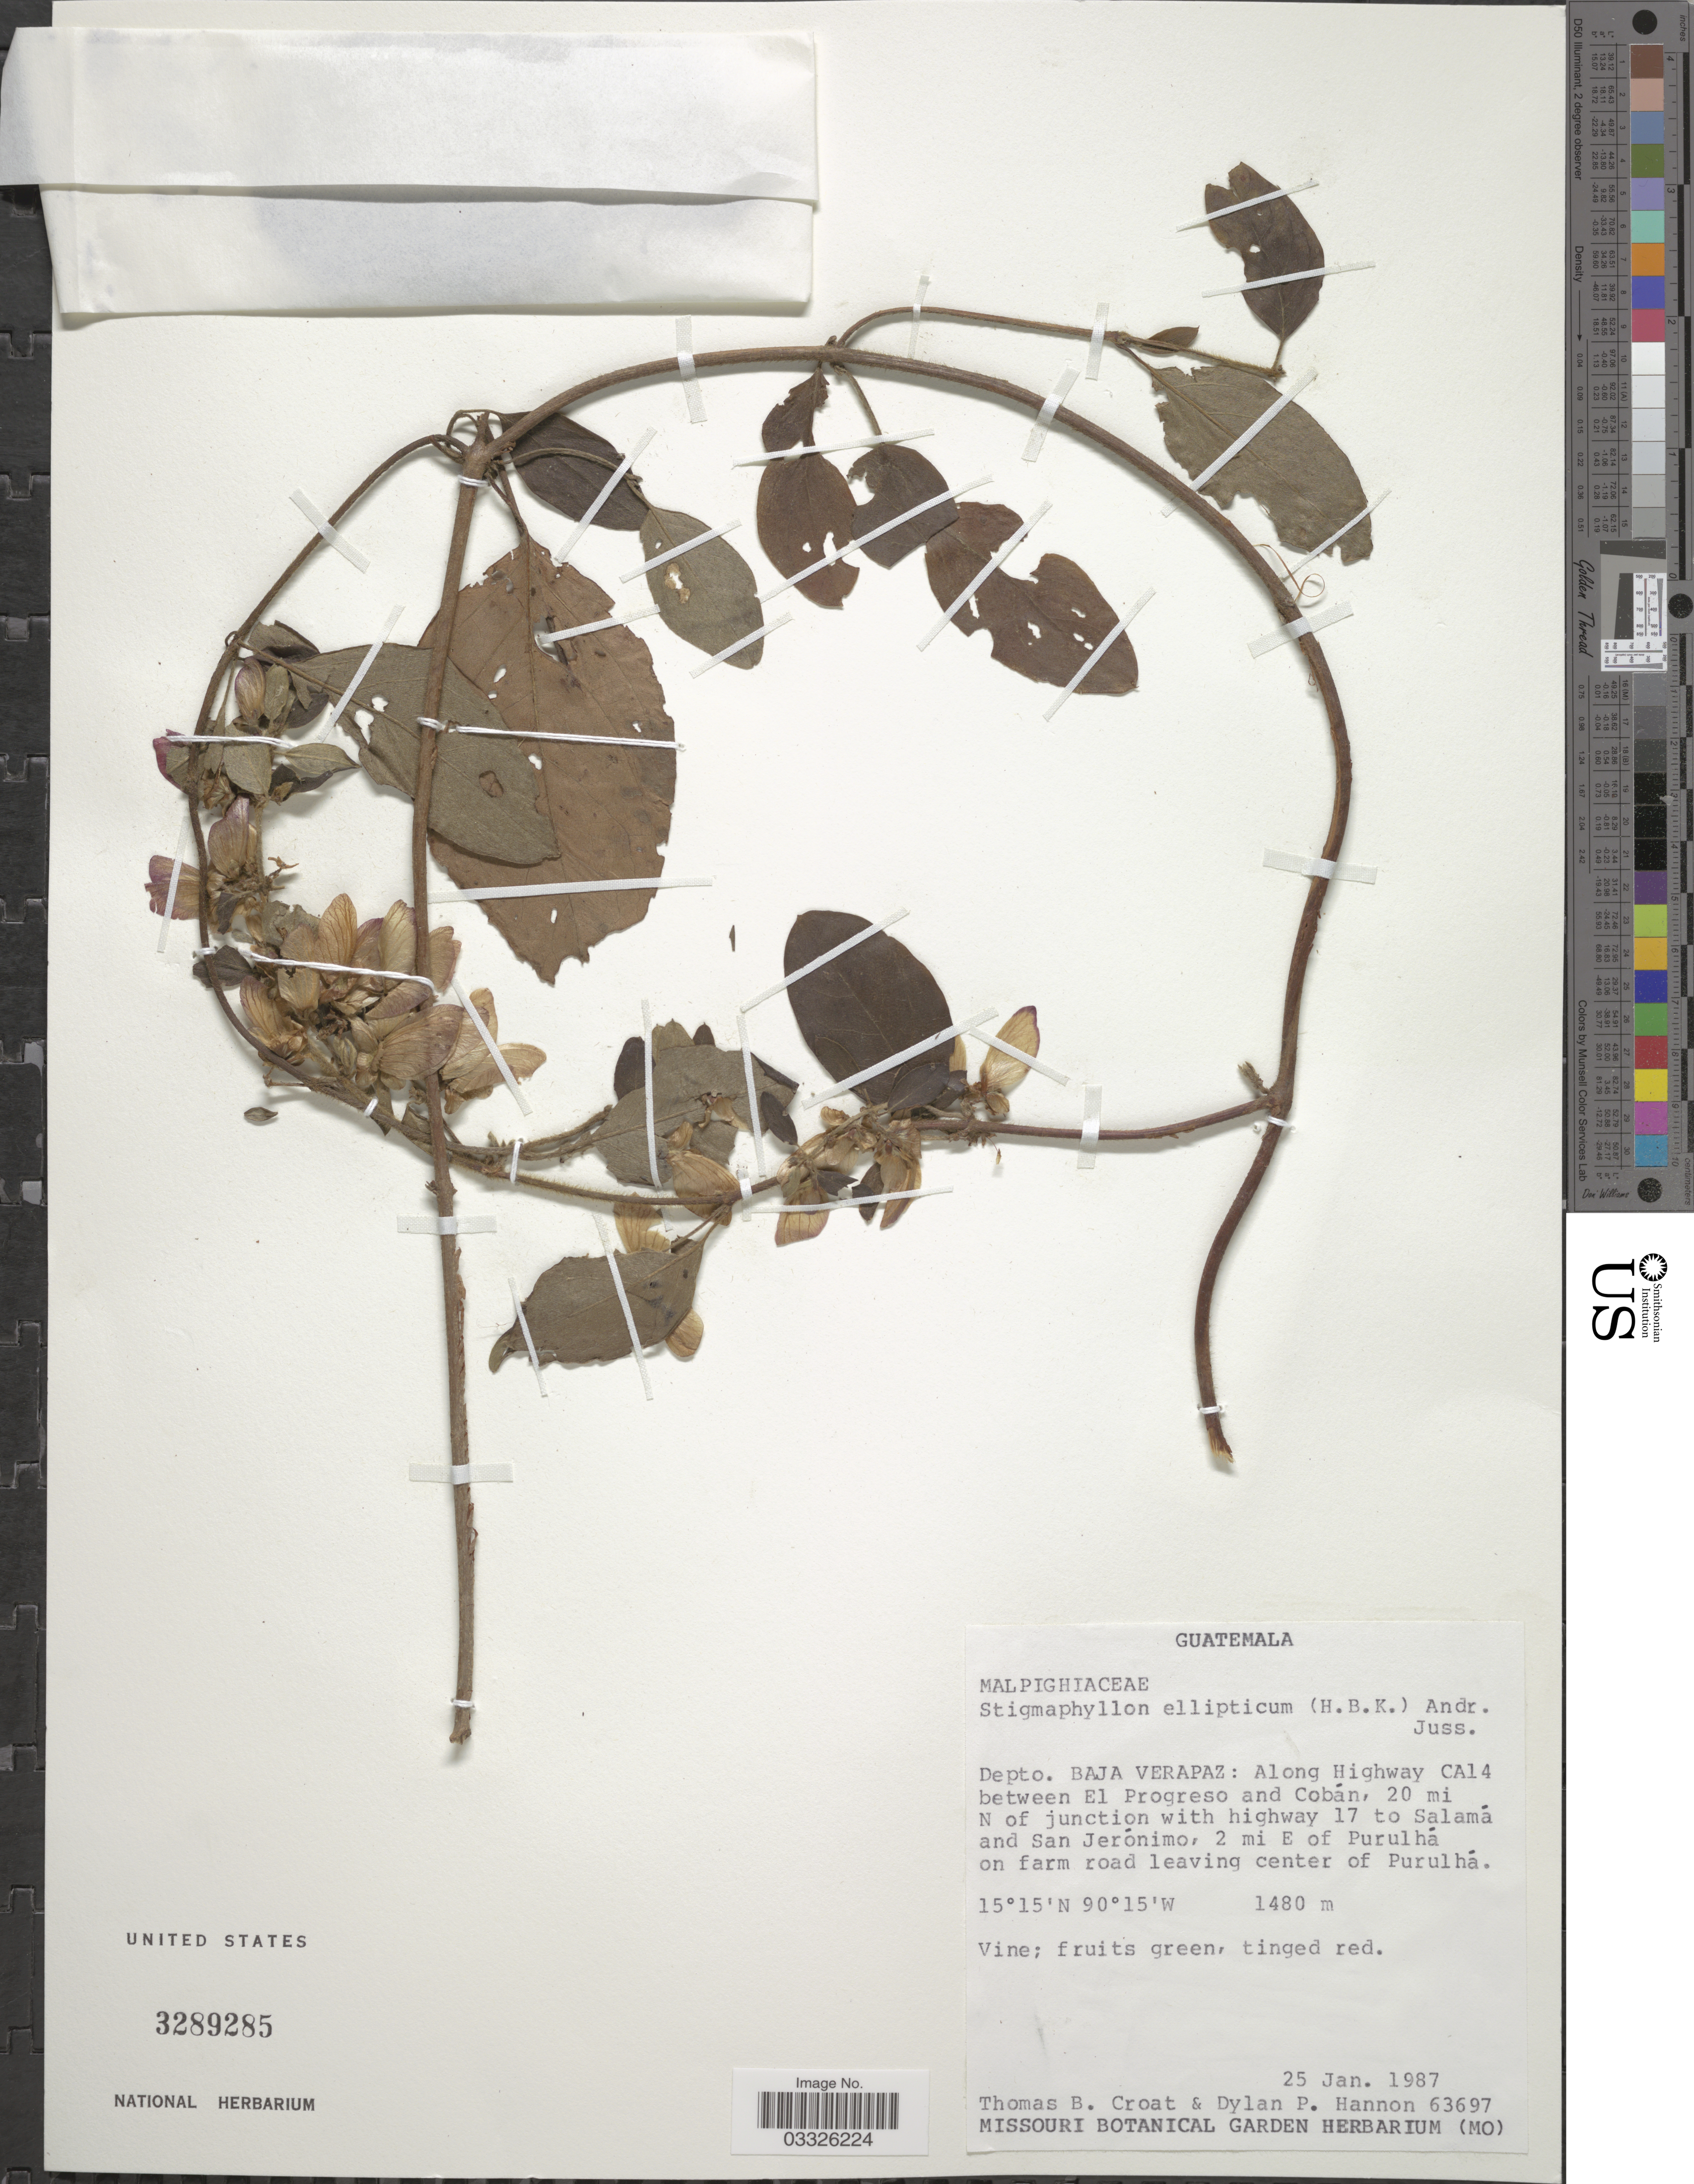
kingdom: Plantae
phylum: Tracheophyta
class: Magnoliopsida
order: Malpighiales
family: Malpighiaceae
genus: Stigmaphyllon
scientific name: Stigmaphyllon ellipticum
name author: (Kunth) A. Juss.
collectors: T. B. Croat & D. Hannon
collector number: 63697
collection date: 1987-01-25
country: Guatemala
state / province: Baja Verapaz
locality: Depto. Baja Verapaz: Along Highway CA14 between El Progreso and Cobán, 20 mi N of junction with highway 17 to Salamá and San Jerónimo, 2 mi E of Purulhá on farm road leaving center of Purulhá.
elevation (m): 1480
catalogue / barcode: US 3289285